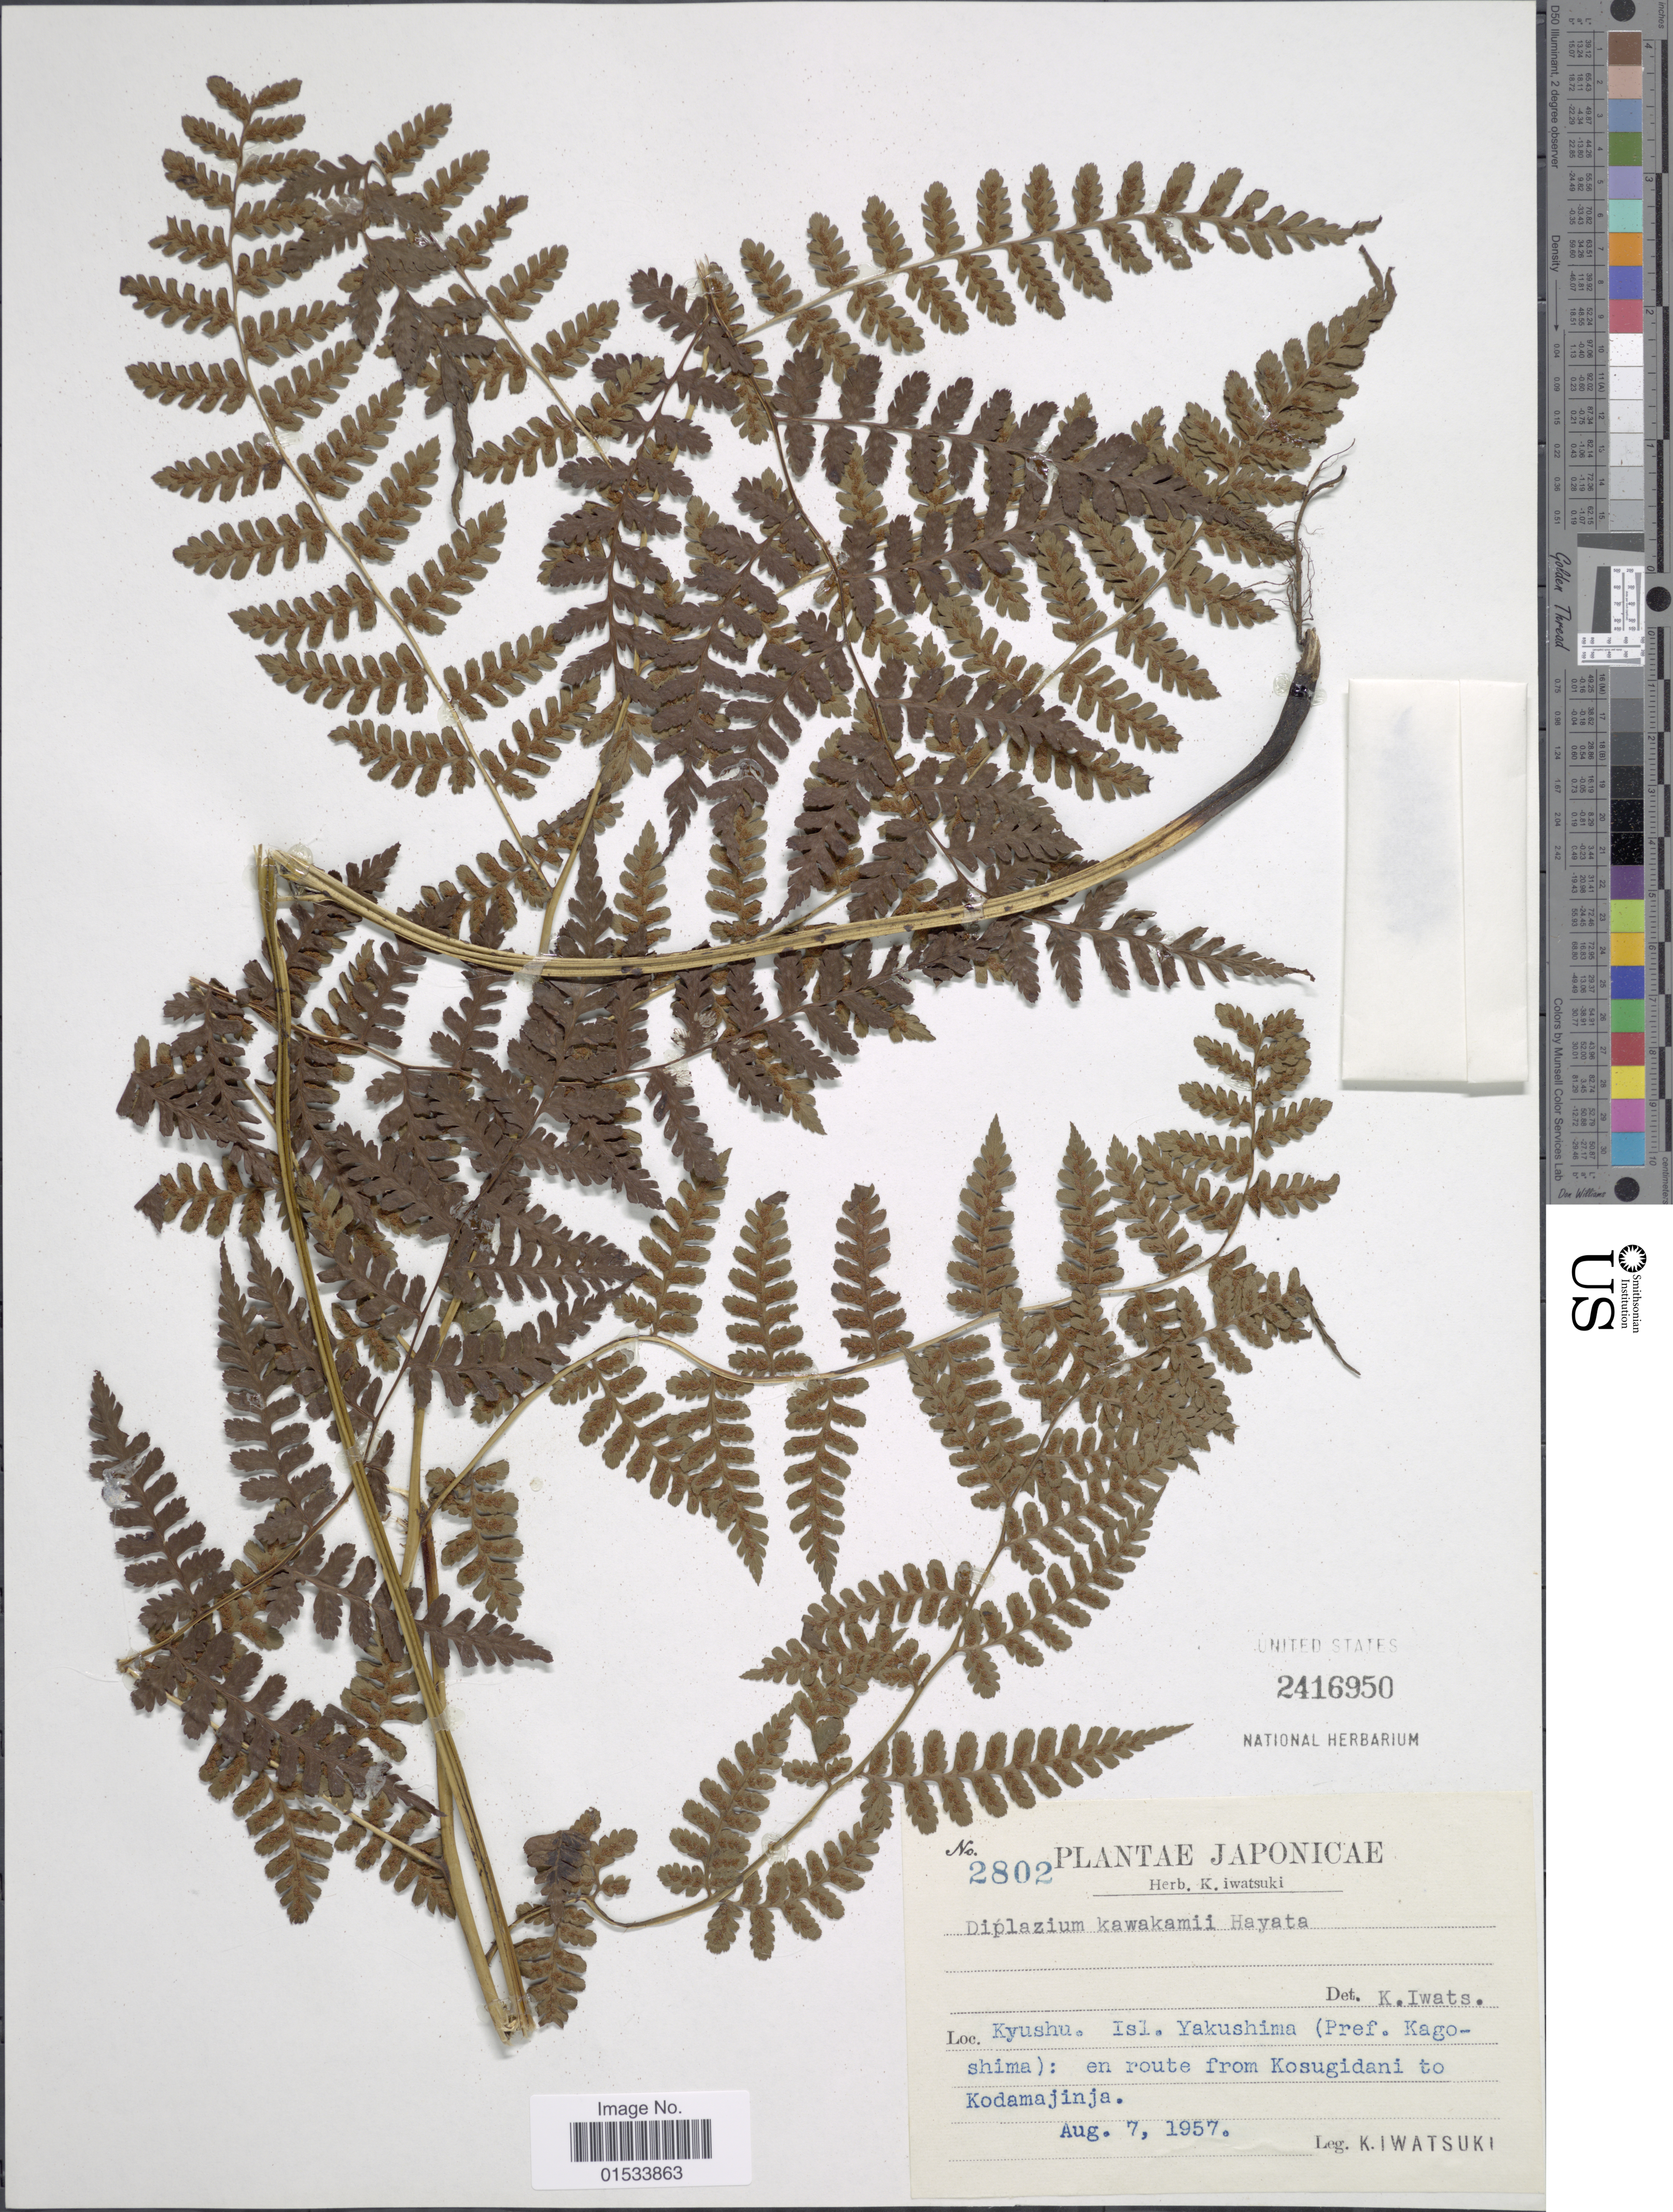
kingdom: Plantae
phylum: Tracheophyta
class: Polypodiopsida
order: Polypodiales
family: Athyriaceae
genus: Diplazium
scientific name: Diplazium kawakamii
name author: Hayata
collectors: K. Iwatsuki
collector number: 2802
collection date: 1957-08-07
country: Japan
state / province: Kagosima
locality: Kyushu. Isl. Yakushima (Pref. Kagoshima): en route from Kosugidani to Kodamajinja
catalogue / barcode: US 2416950